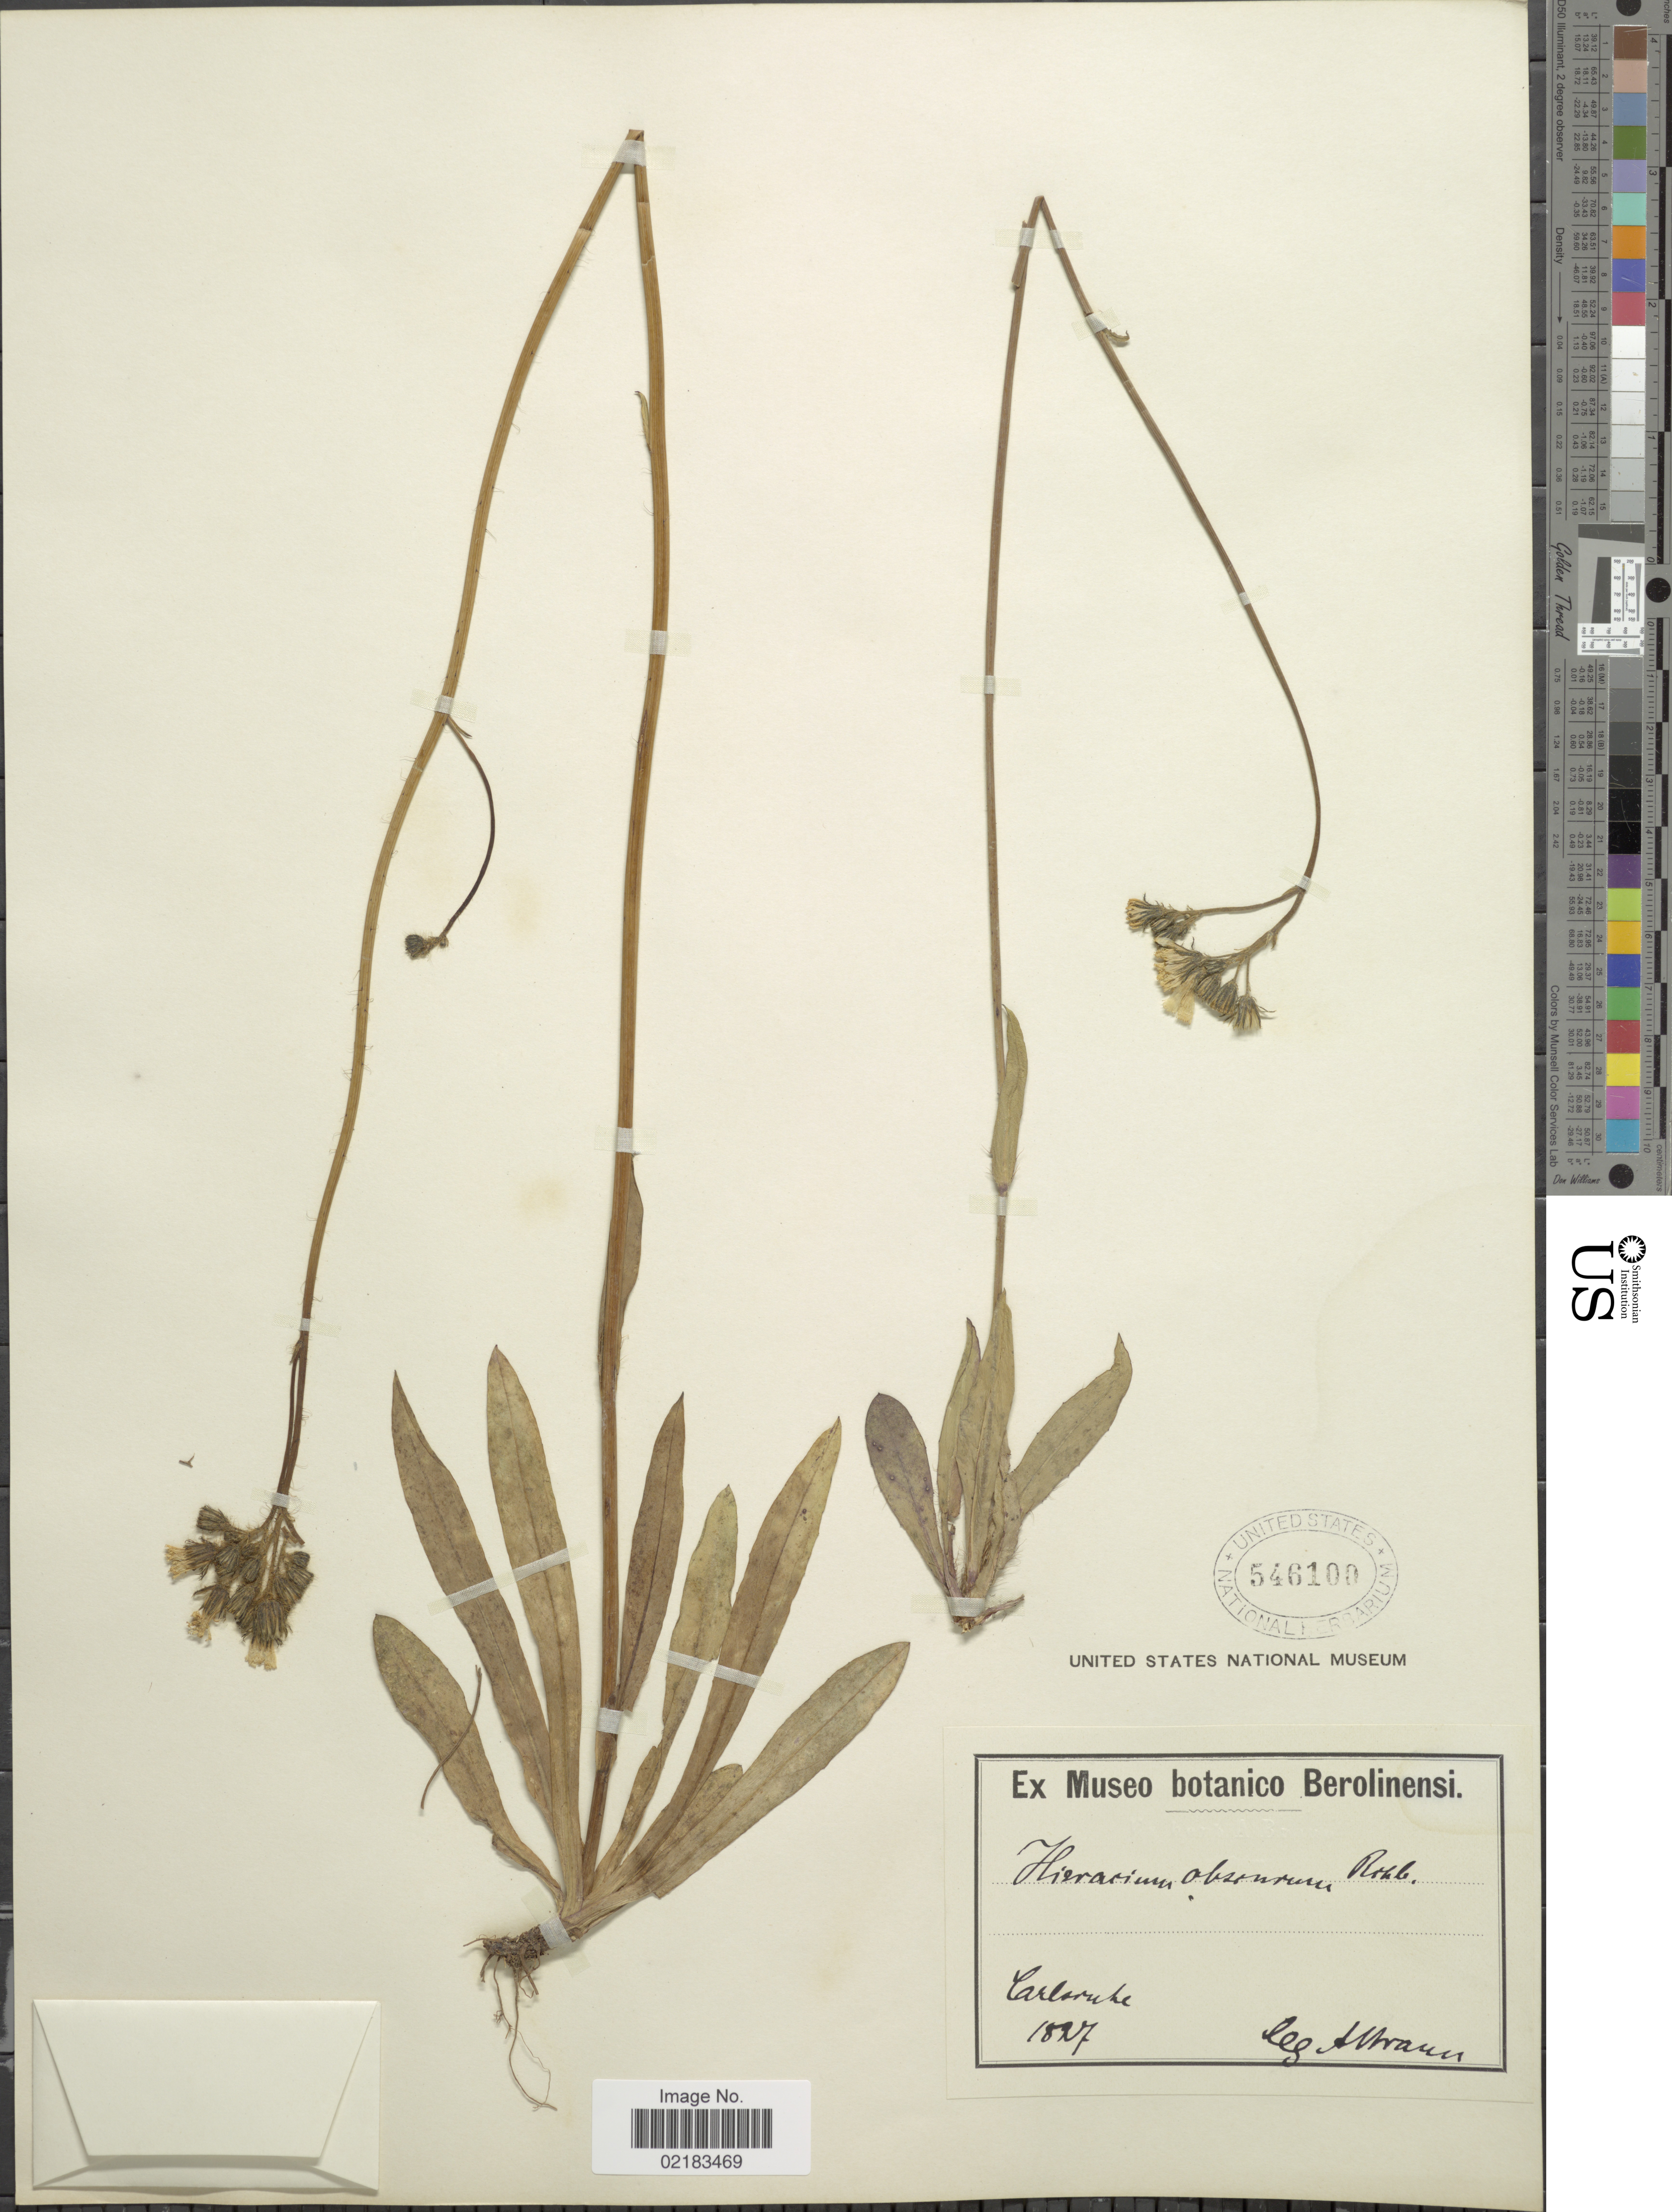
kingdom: Plantae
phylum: Tracheophyta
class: Magnoliopsida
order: Asterales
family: Asteraceae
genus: Pilosella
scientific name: Pilosella piloselloides subsp. praealta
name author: (Gochnat) S. Bräut. & Greuter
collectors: A. Braun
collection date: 1827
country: Germany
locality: Carlsruhe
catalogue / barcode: US 546100